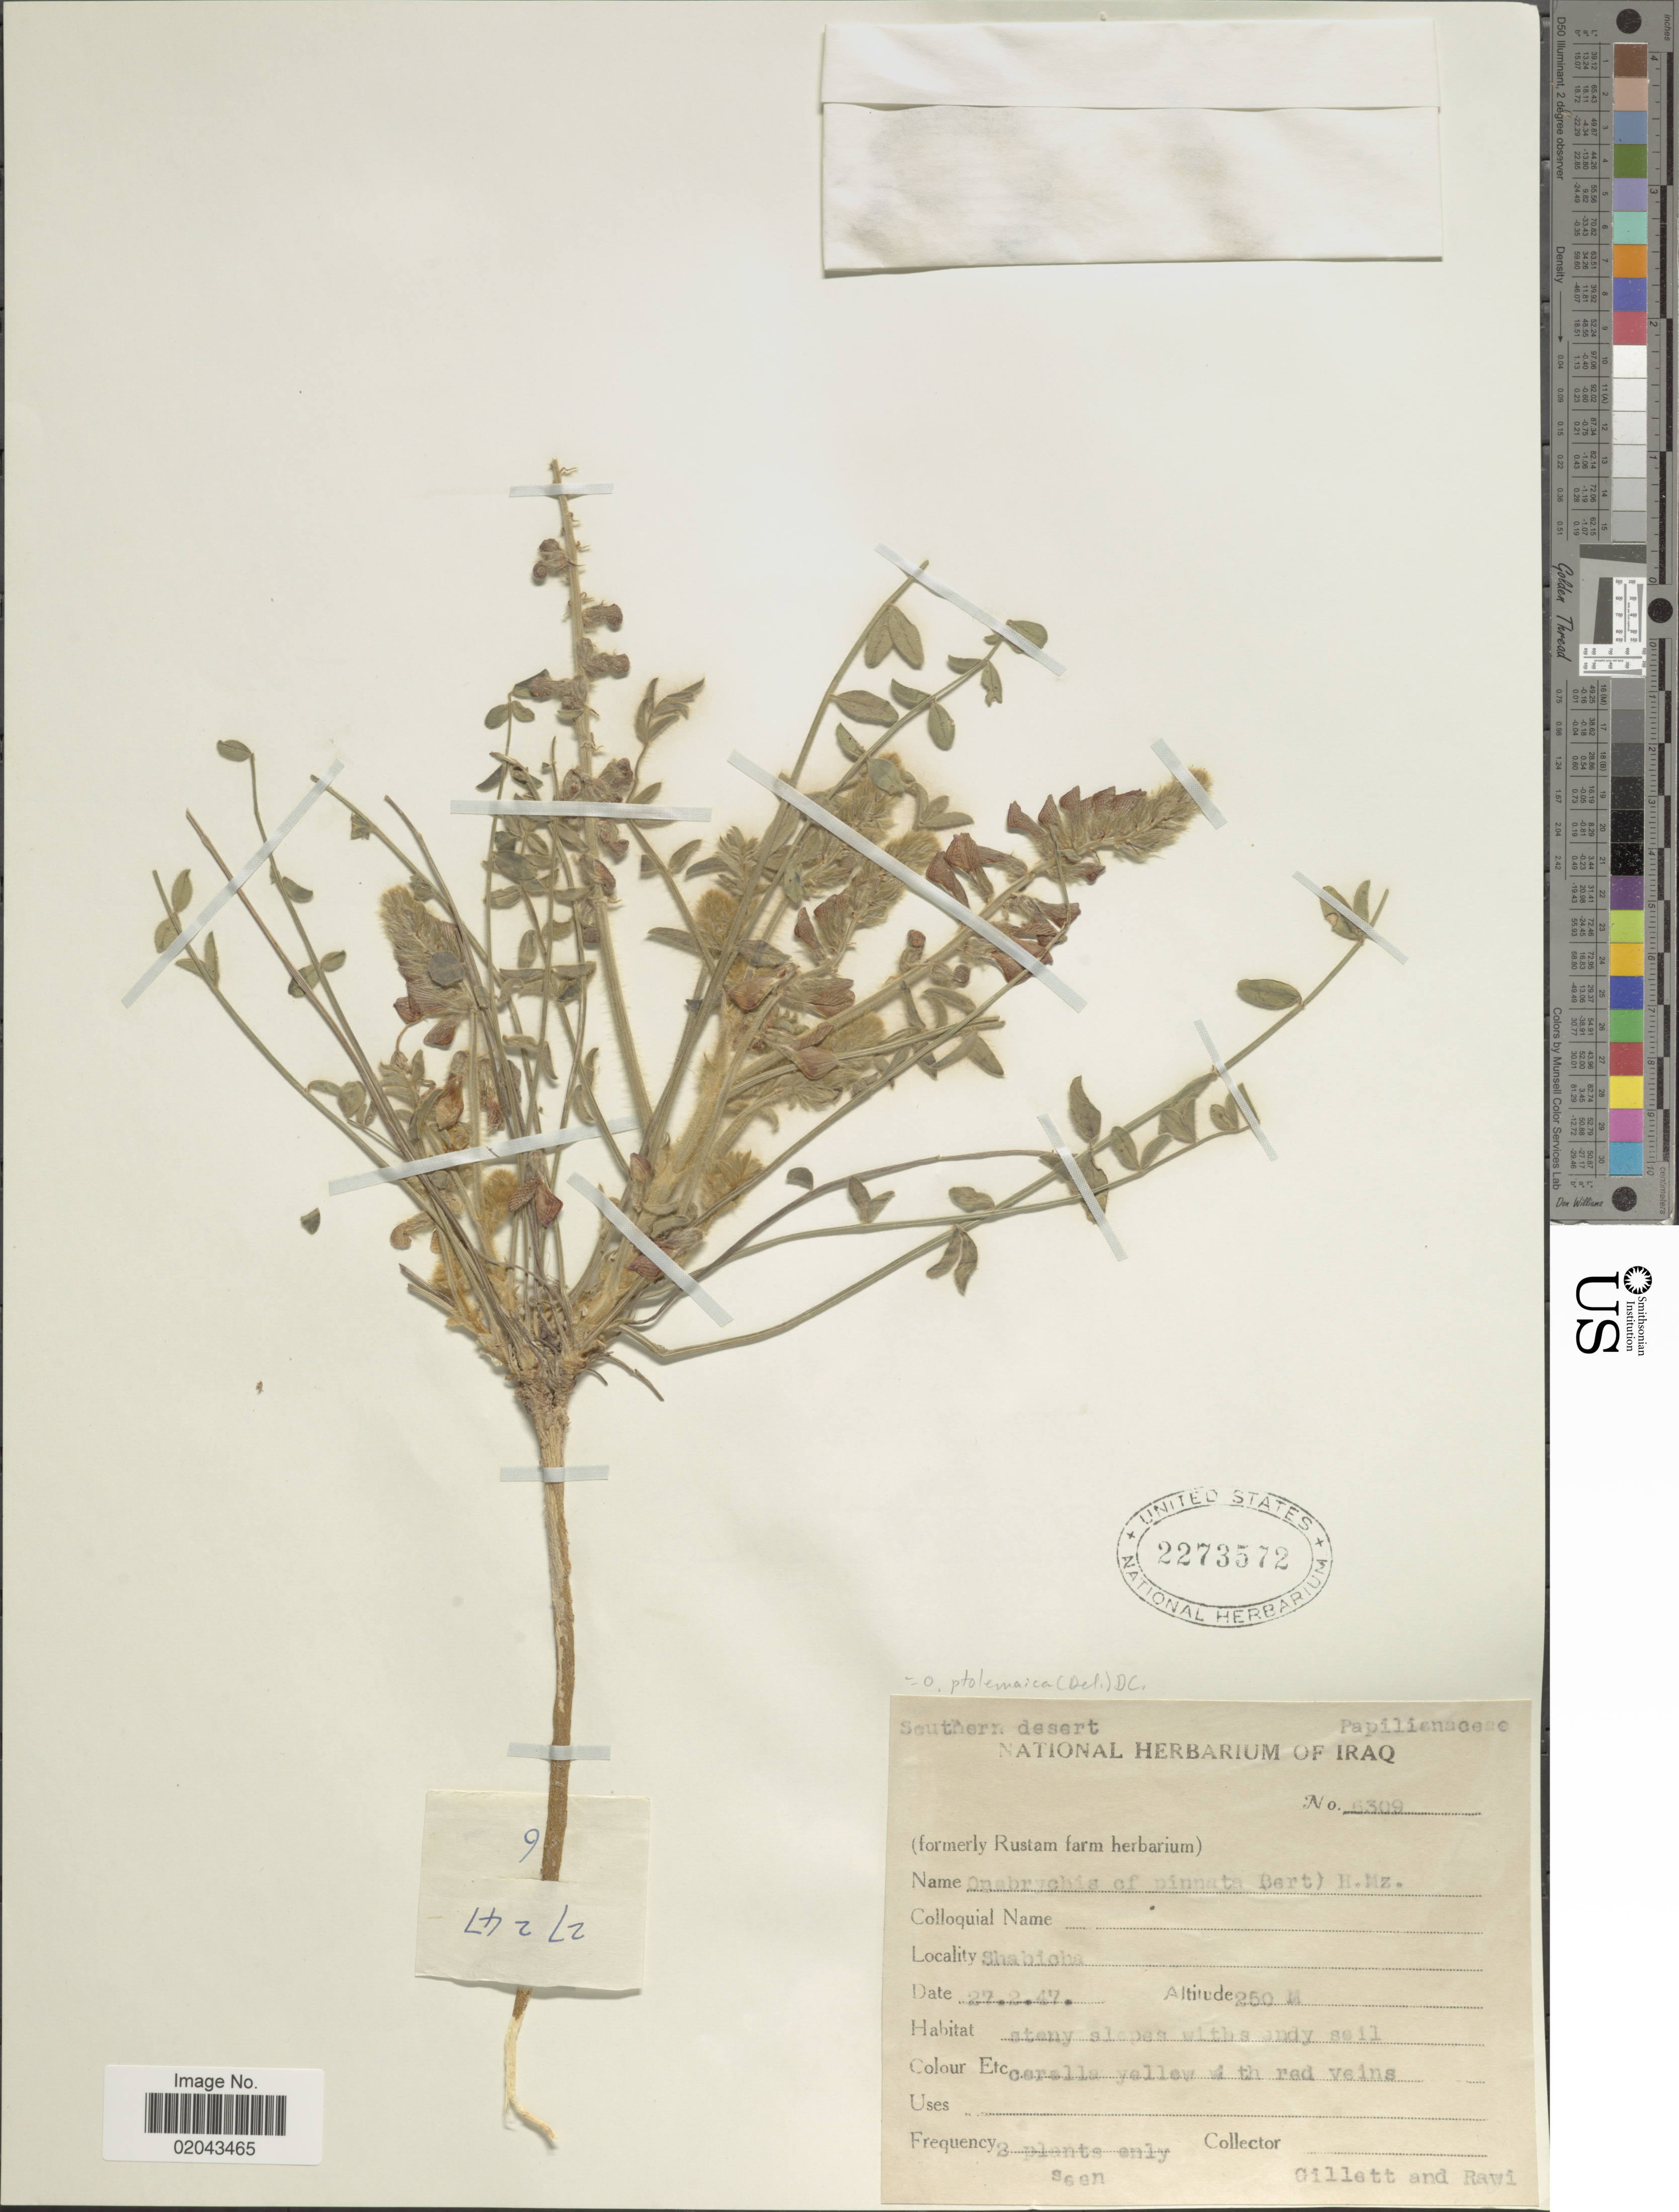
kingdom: Plantae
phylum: Tracheophyta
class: Magnoliopsida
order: Fabales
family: Fabaceae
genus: Onobrychis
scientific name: Onobrychis ptolemaica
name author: (Delile) DC.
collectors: Gillett, -- & -. Rawi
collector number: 6309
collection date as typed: Transcribed d/m/y: 24/2/47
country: Iraq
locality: Shabicha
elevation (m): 250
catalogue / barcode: US 2273572